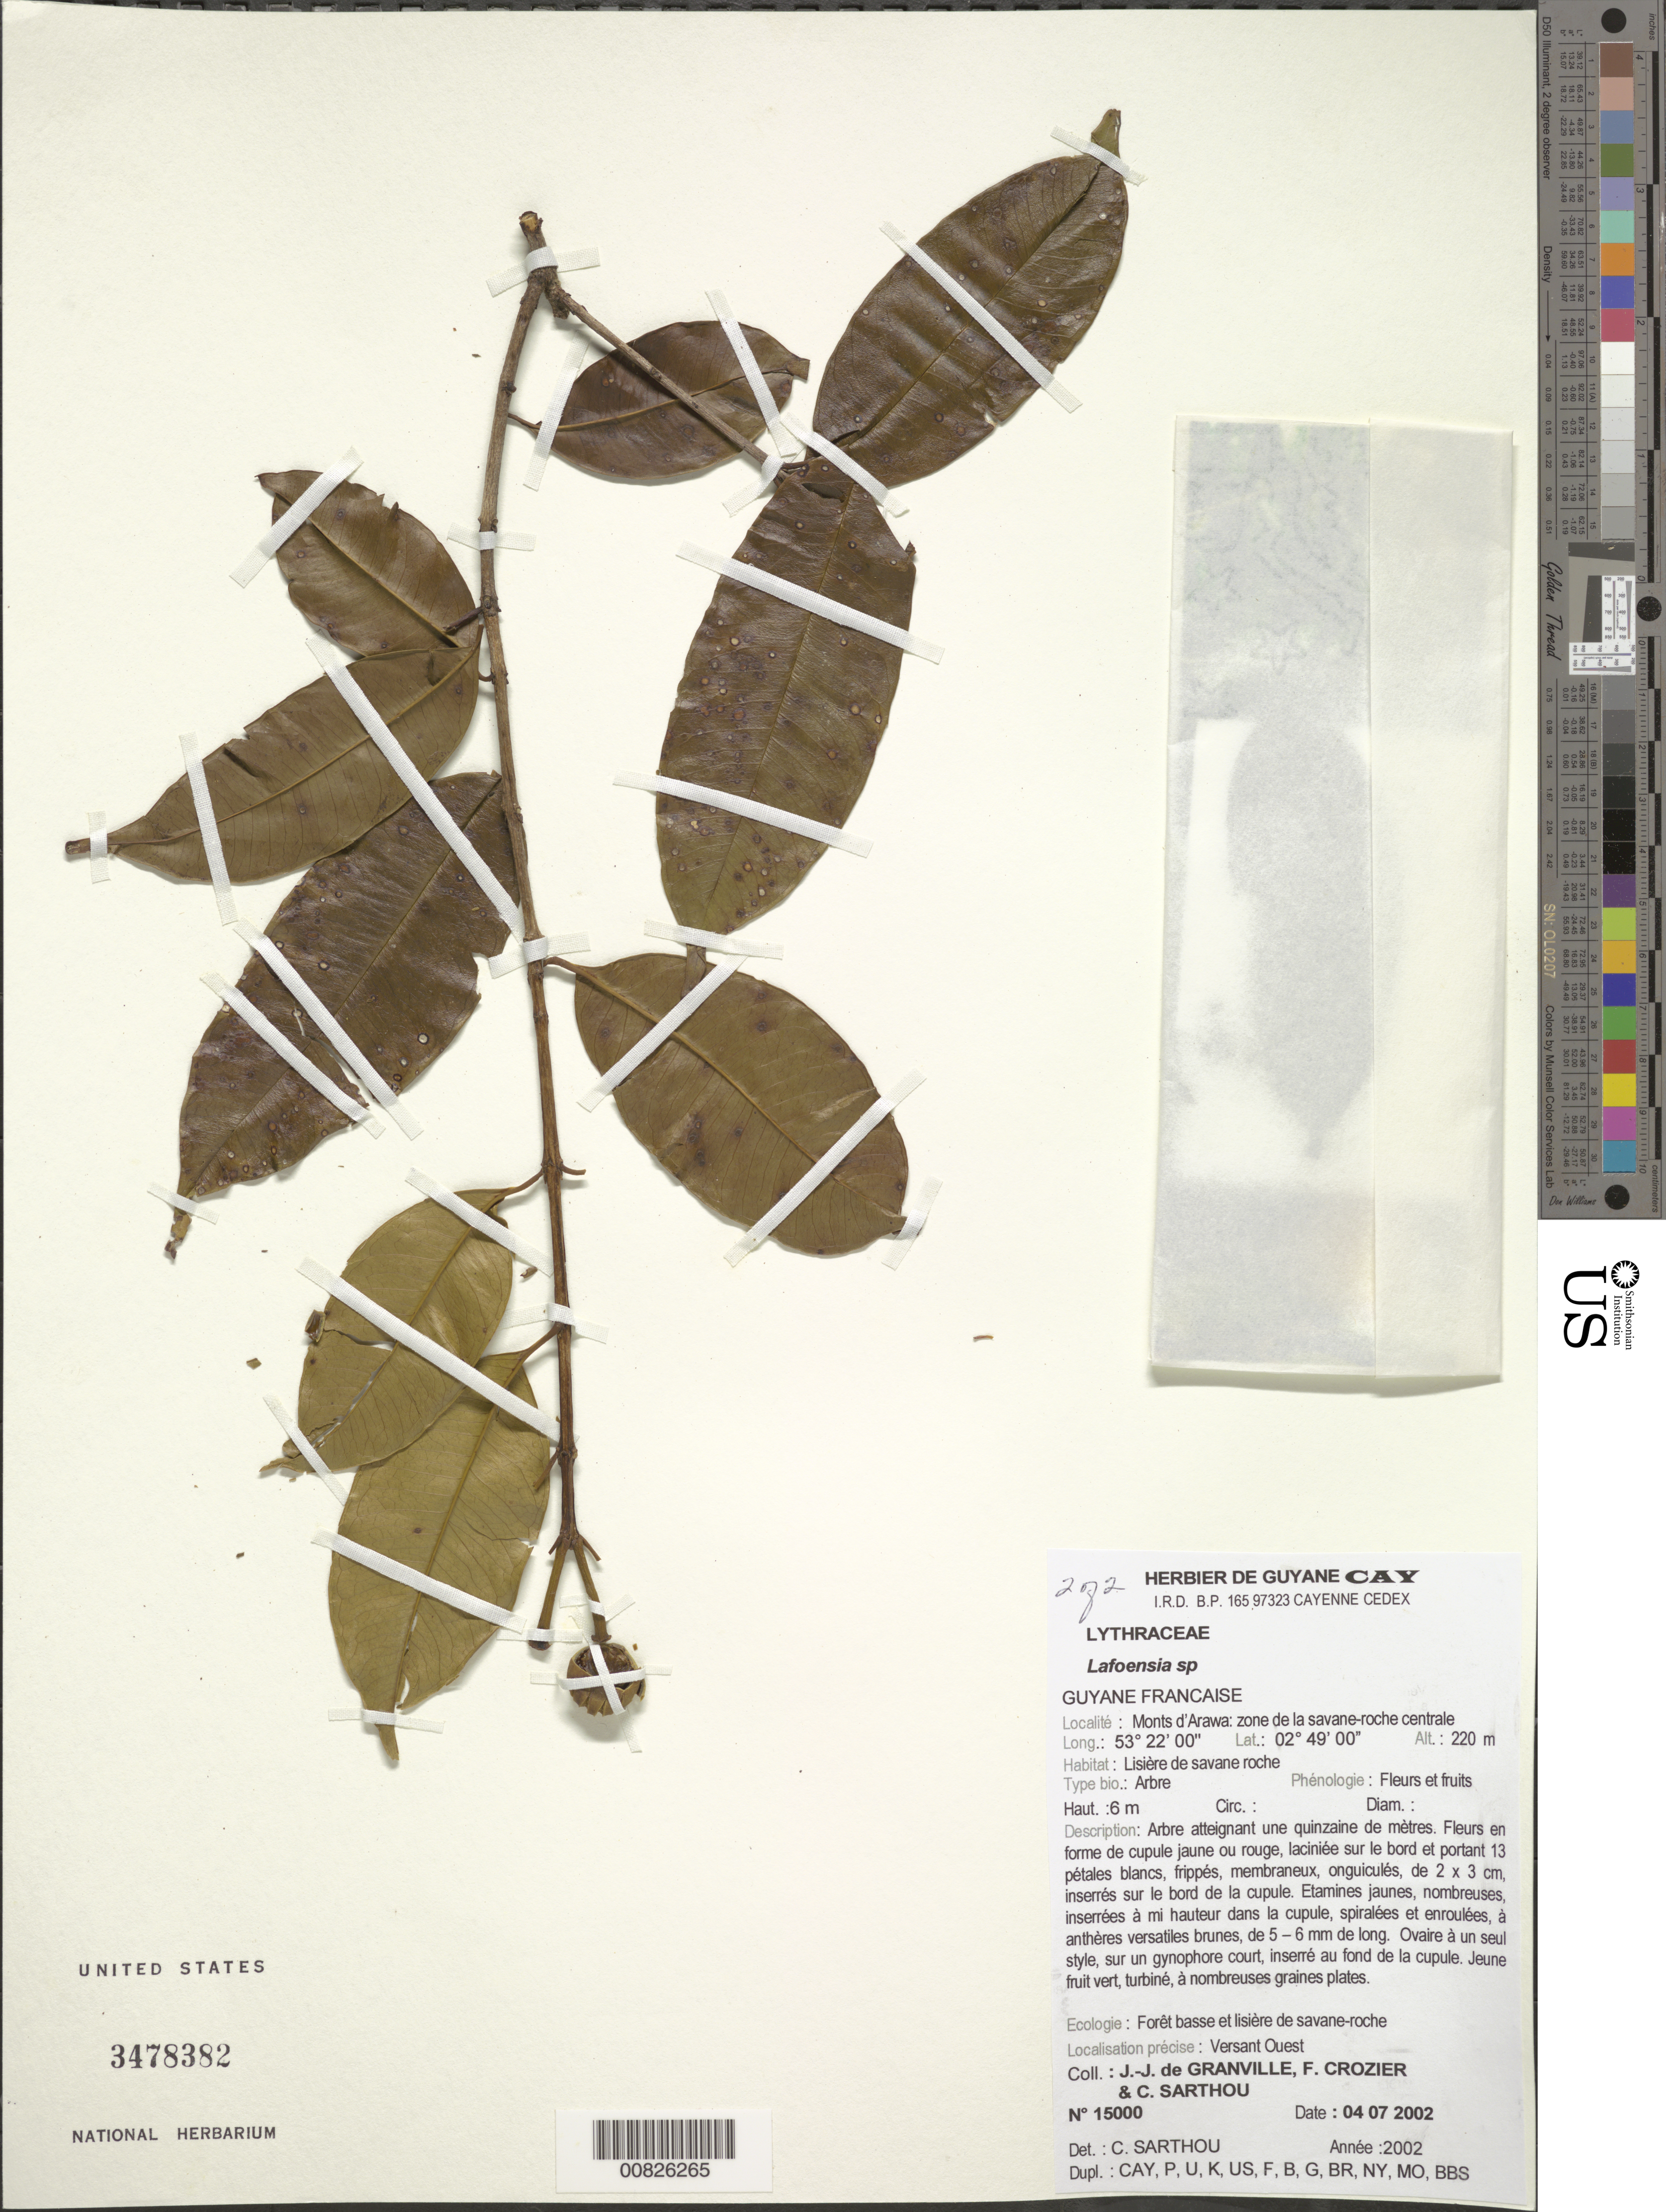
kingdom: Plantae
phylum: Tracheophyta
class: Magnoliopsida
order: Myrtales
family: Lythraceae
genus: Lafoensia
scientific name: Lafoensia sp.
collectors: J.-J. de Granville, F. Crozier & C. Sarthou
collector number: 15000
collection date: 2002-07-04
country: French Guiana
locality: Guyane Francaise, Monts d'Arawa: zone de la savane-roche centrale.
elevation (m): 220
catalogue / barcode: US 3478382